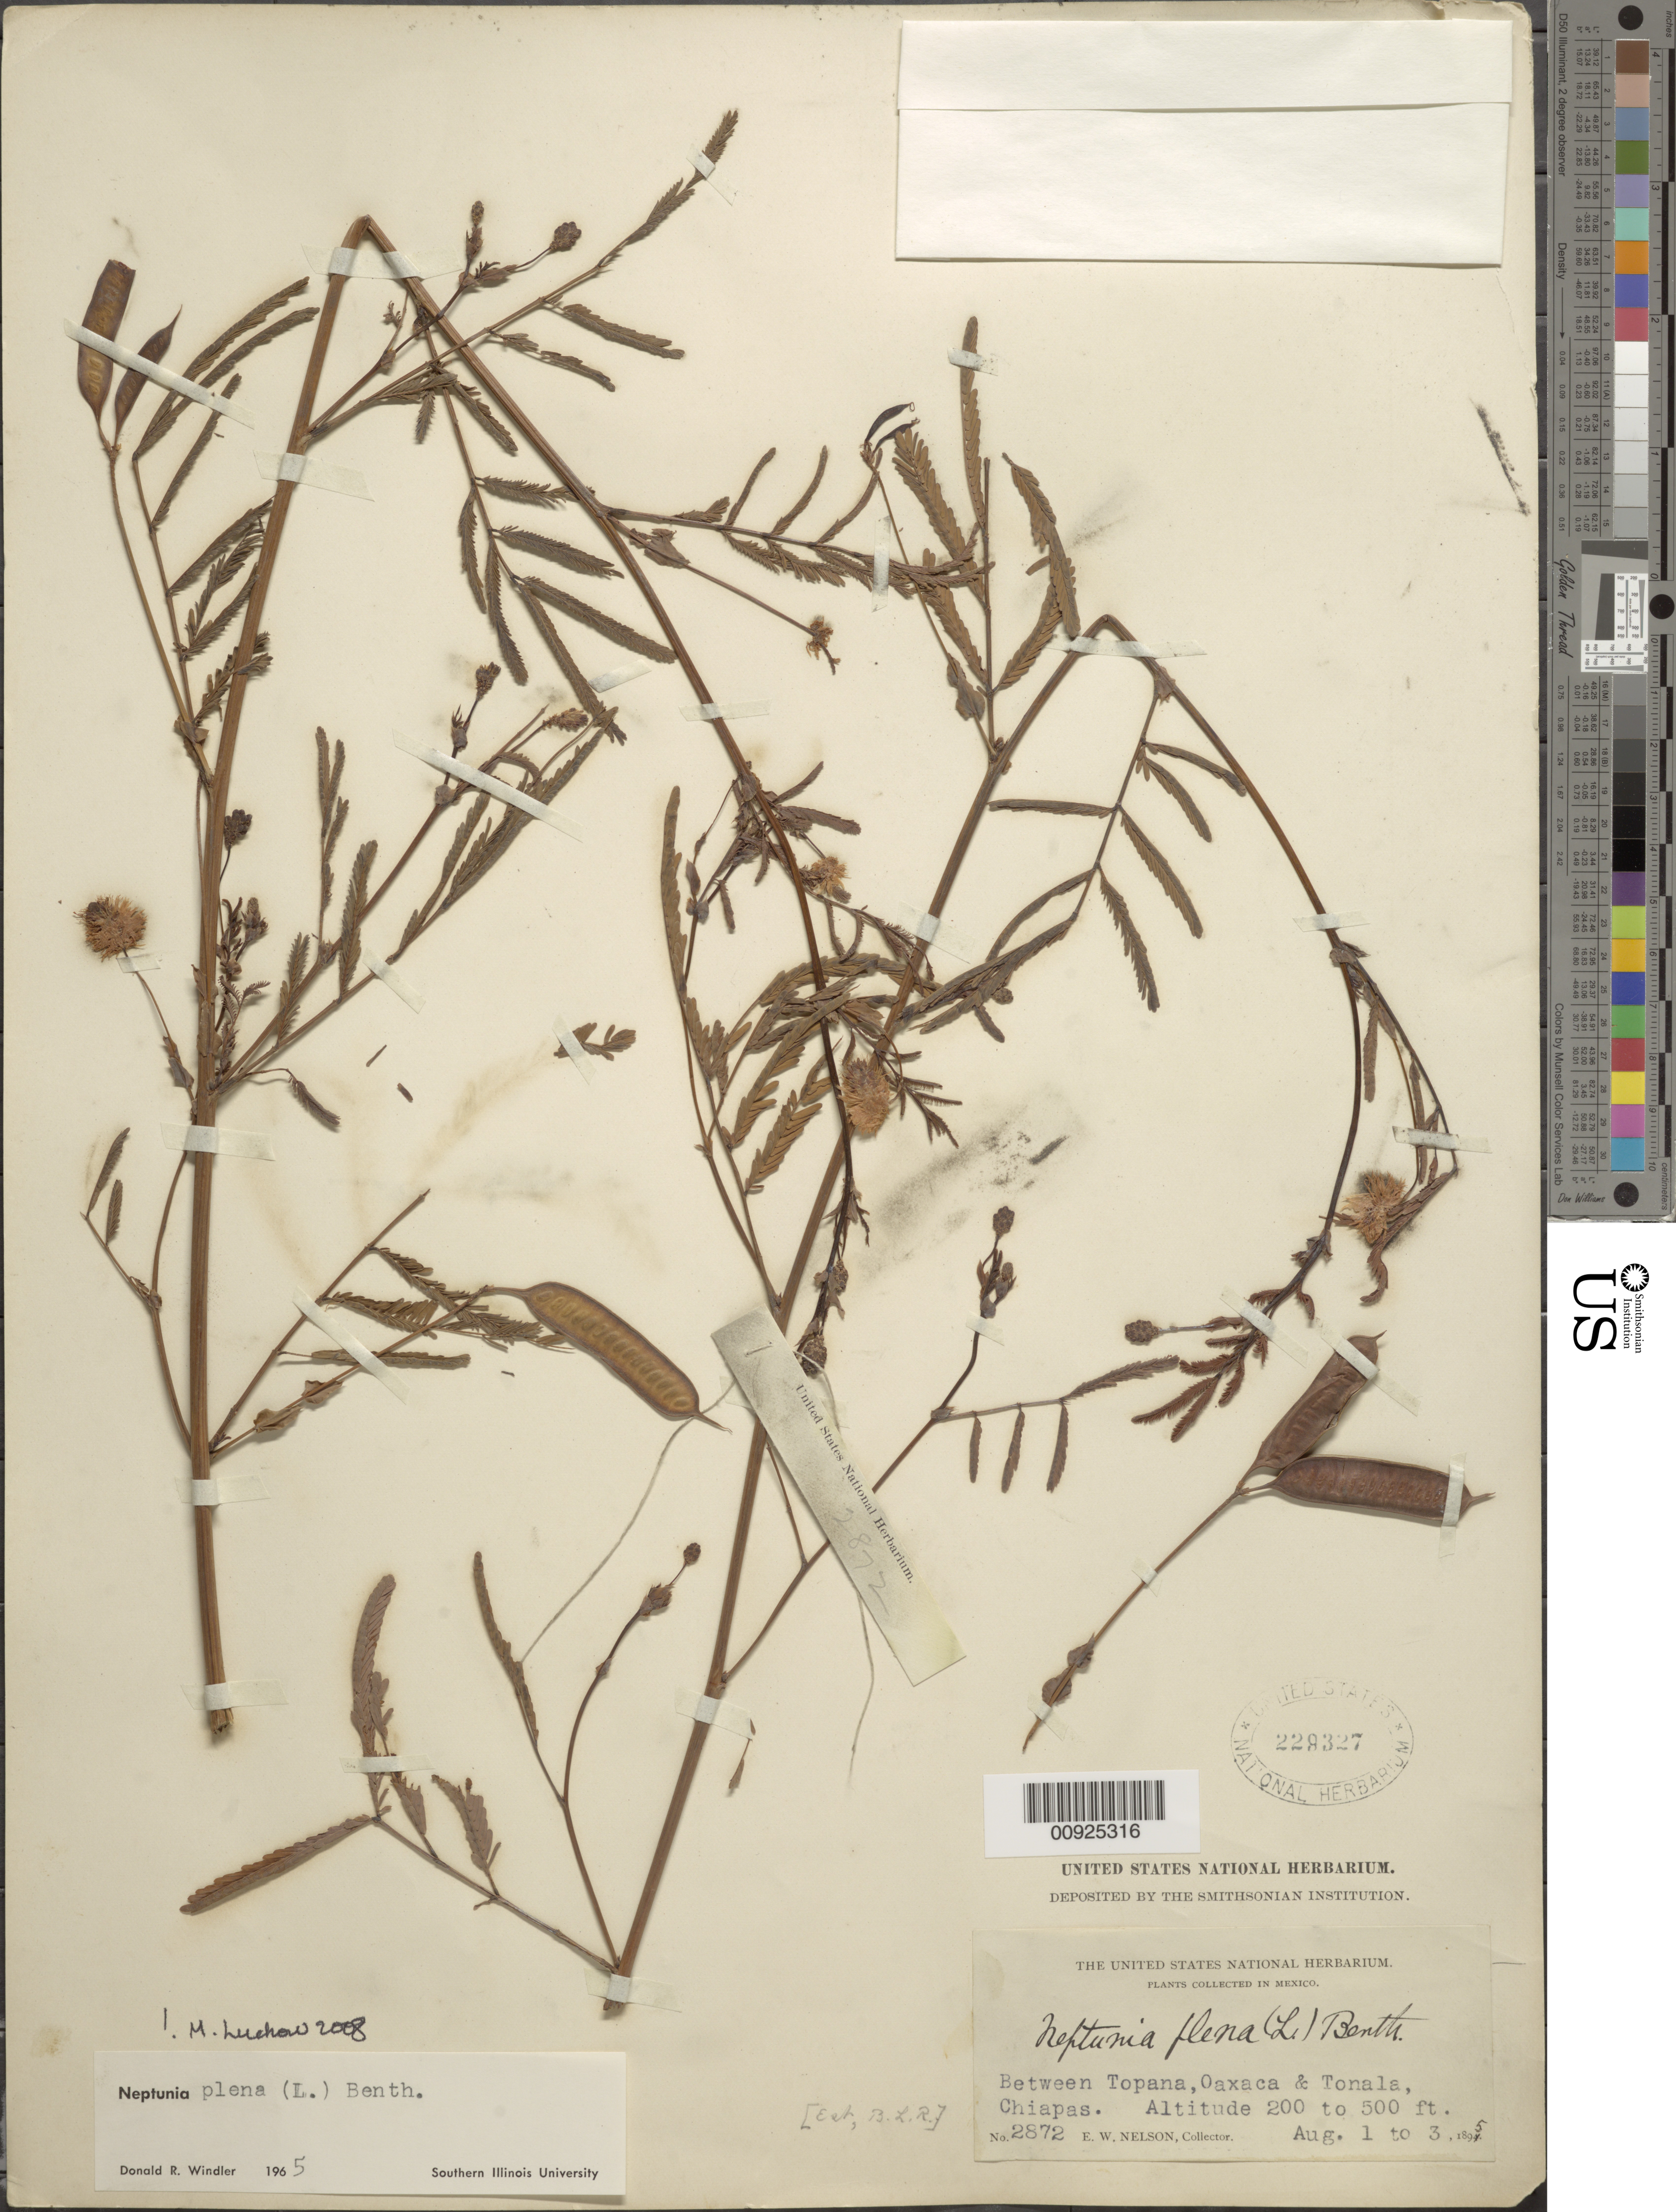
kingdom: Plantae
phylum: Tracheophyta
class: Magnoliopsida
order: Fabales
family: Fabaceae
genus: Neptunia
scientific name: Neptunia plena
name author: (L.) Benth.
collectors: E. W. Nelson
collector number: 2872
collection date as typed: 01 Aug 1895 to 03 Aug 1895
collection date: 1895-08-01/1895-08-03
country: Mexico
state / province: Chiapas / Oaxaca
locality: Between Topana, Oaxaca and Tonala, Chiapas.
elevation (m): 61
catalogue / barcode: US 229327